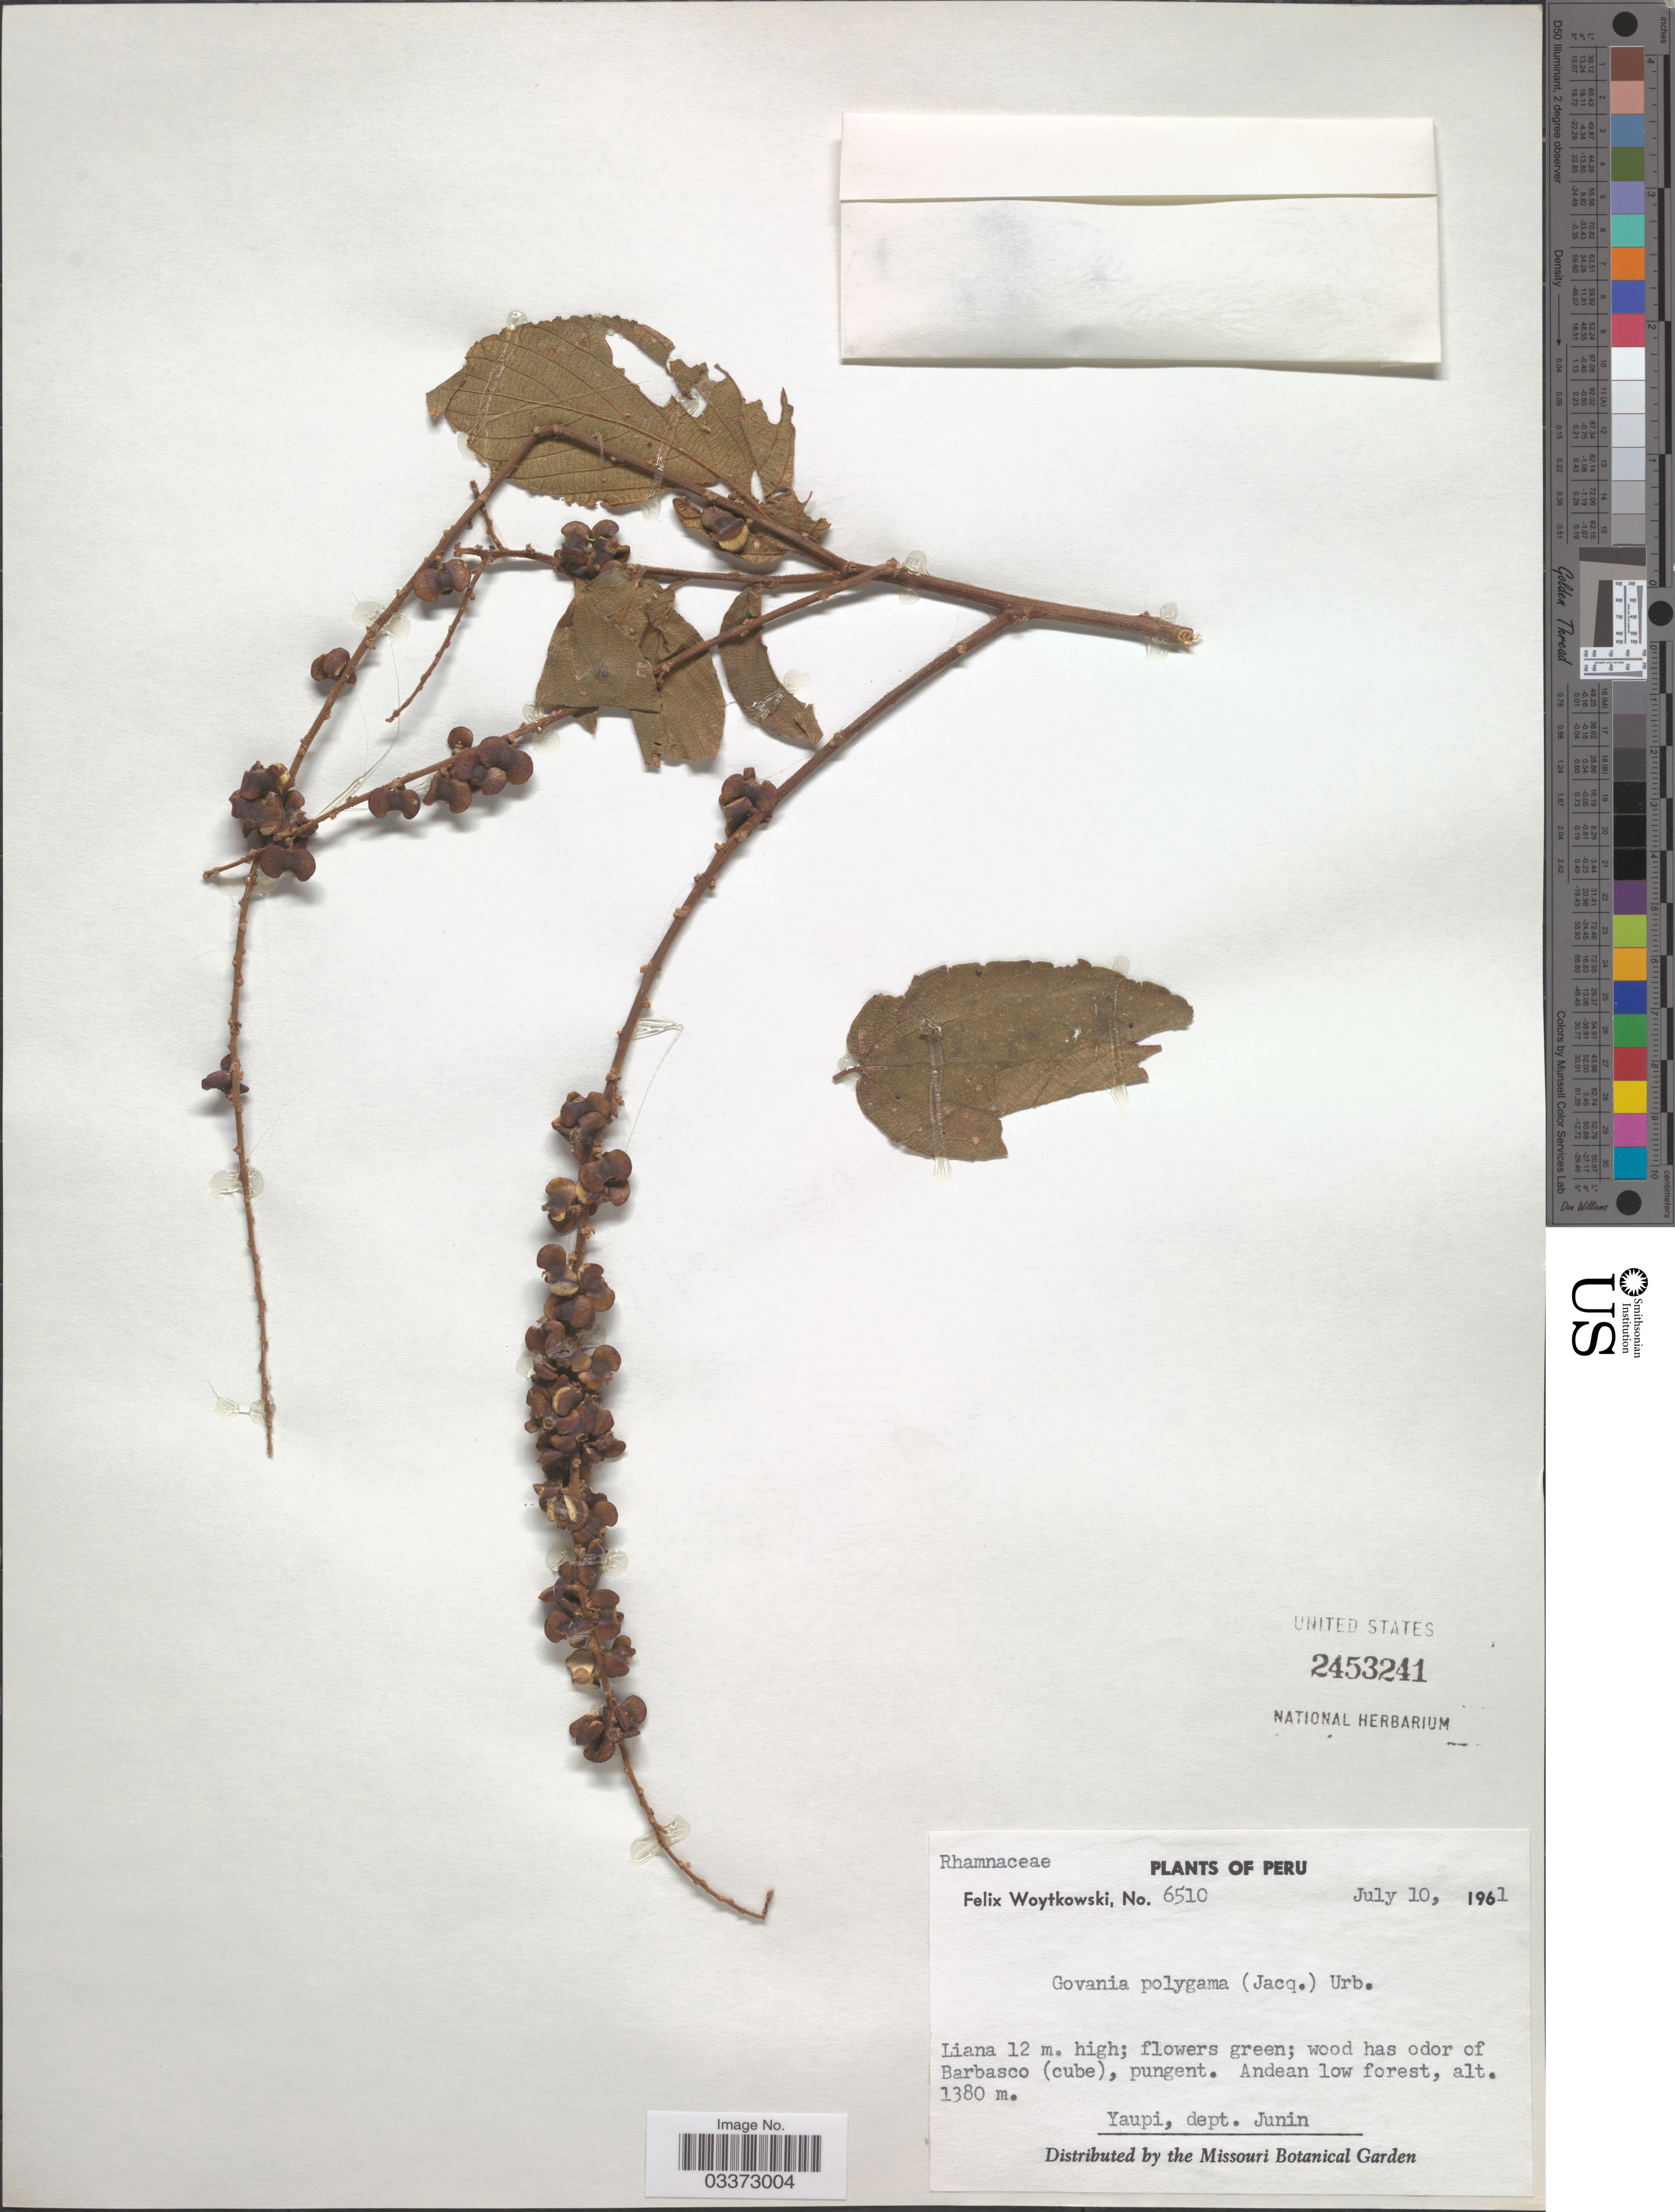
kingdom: Plantae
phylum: Tracheophyta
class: Magnoliopsida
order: Rosales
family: Rhamnaceae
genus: Gouania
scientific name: Gouania polygama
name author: (Jacq.) Urb.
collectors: F. Woytkowski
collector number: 6510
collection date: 1941-07-10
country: Peru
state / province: Junín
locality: Yaupi, dept. Junin.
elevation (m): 1380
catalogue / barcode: US 2453241